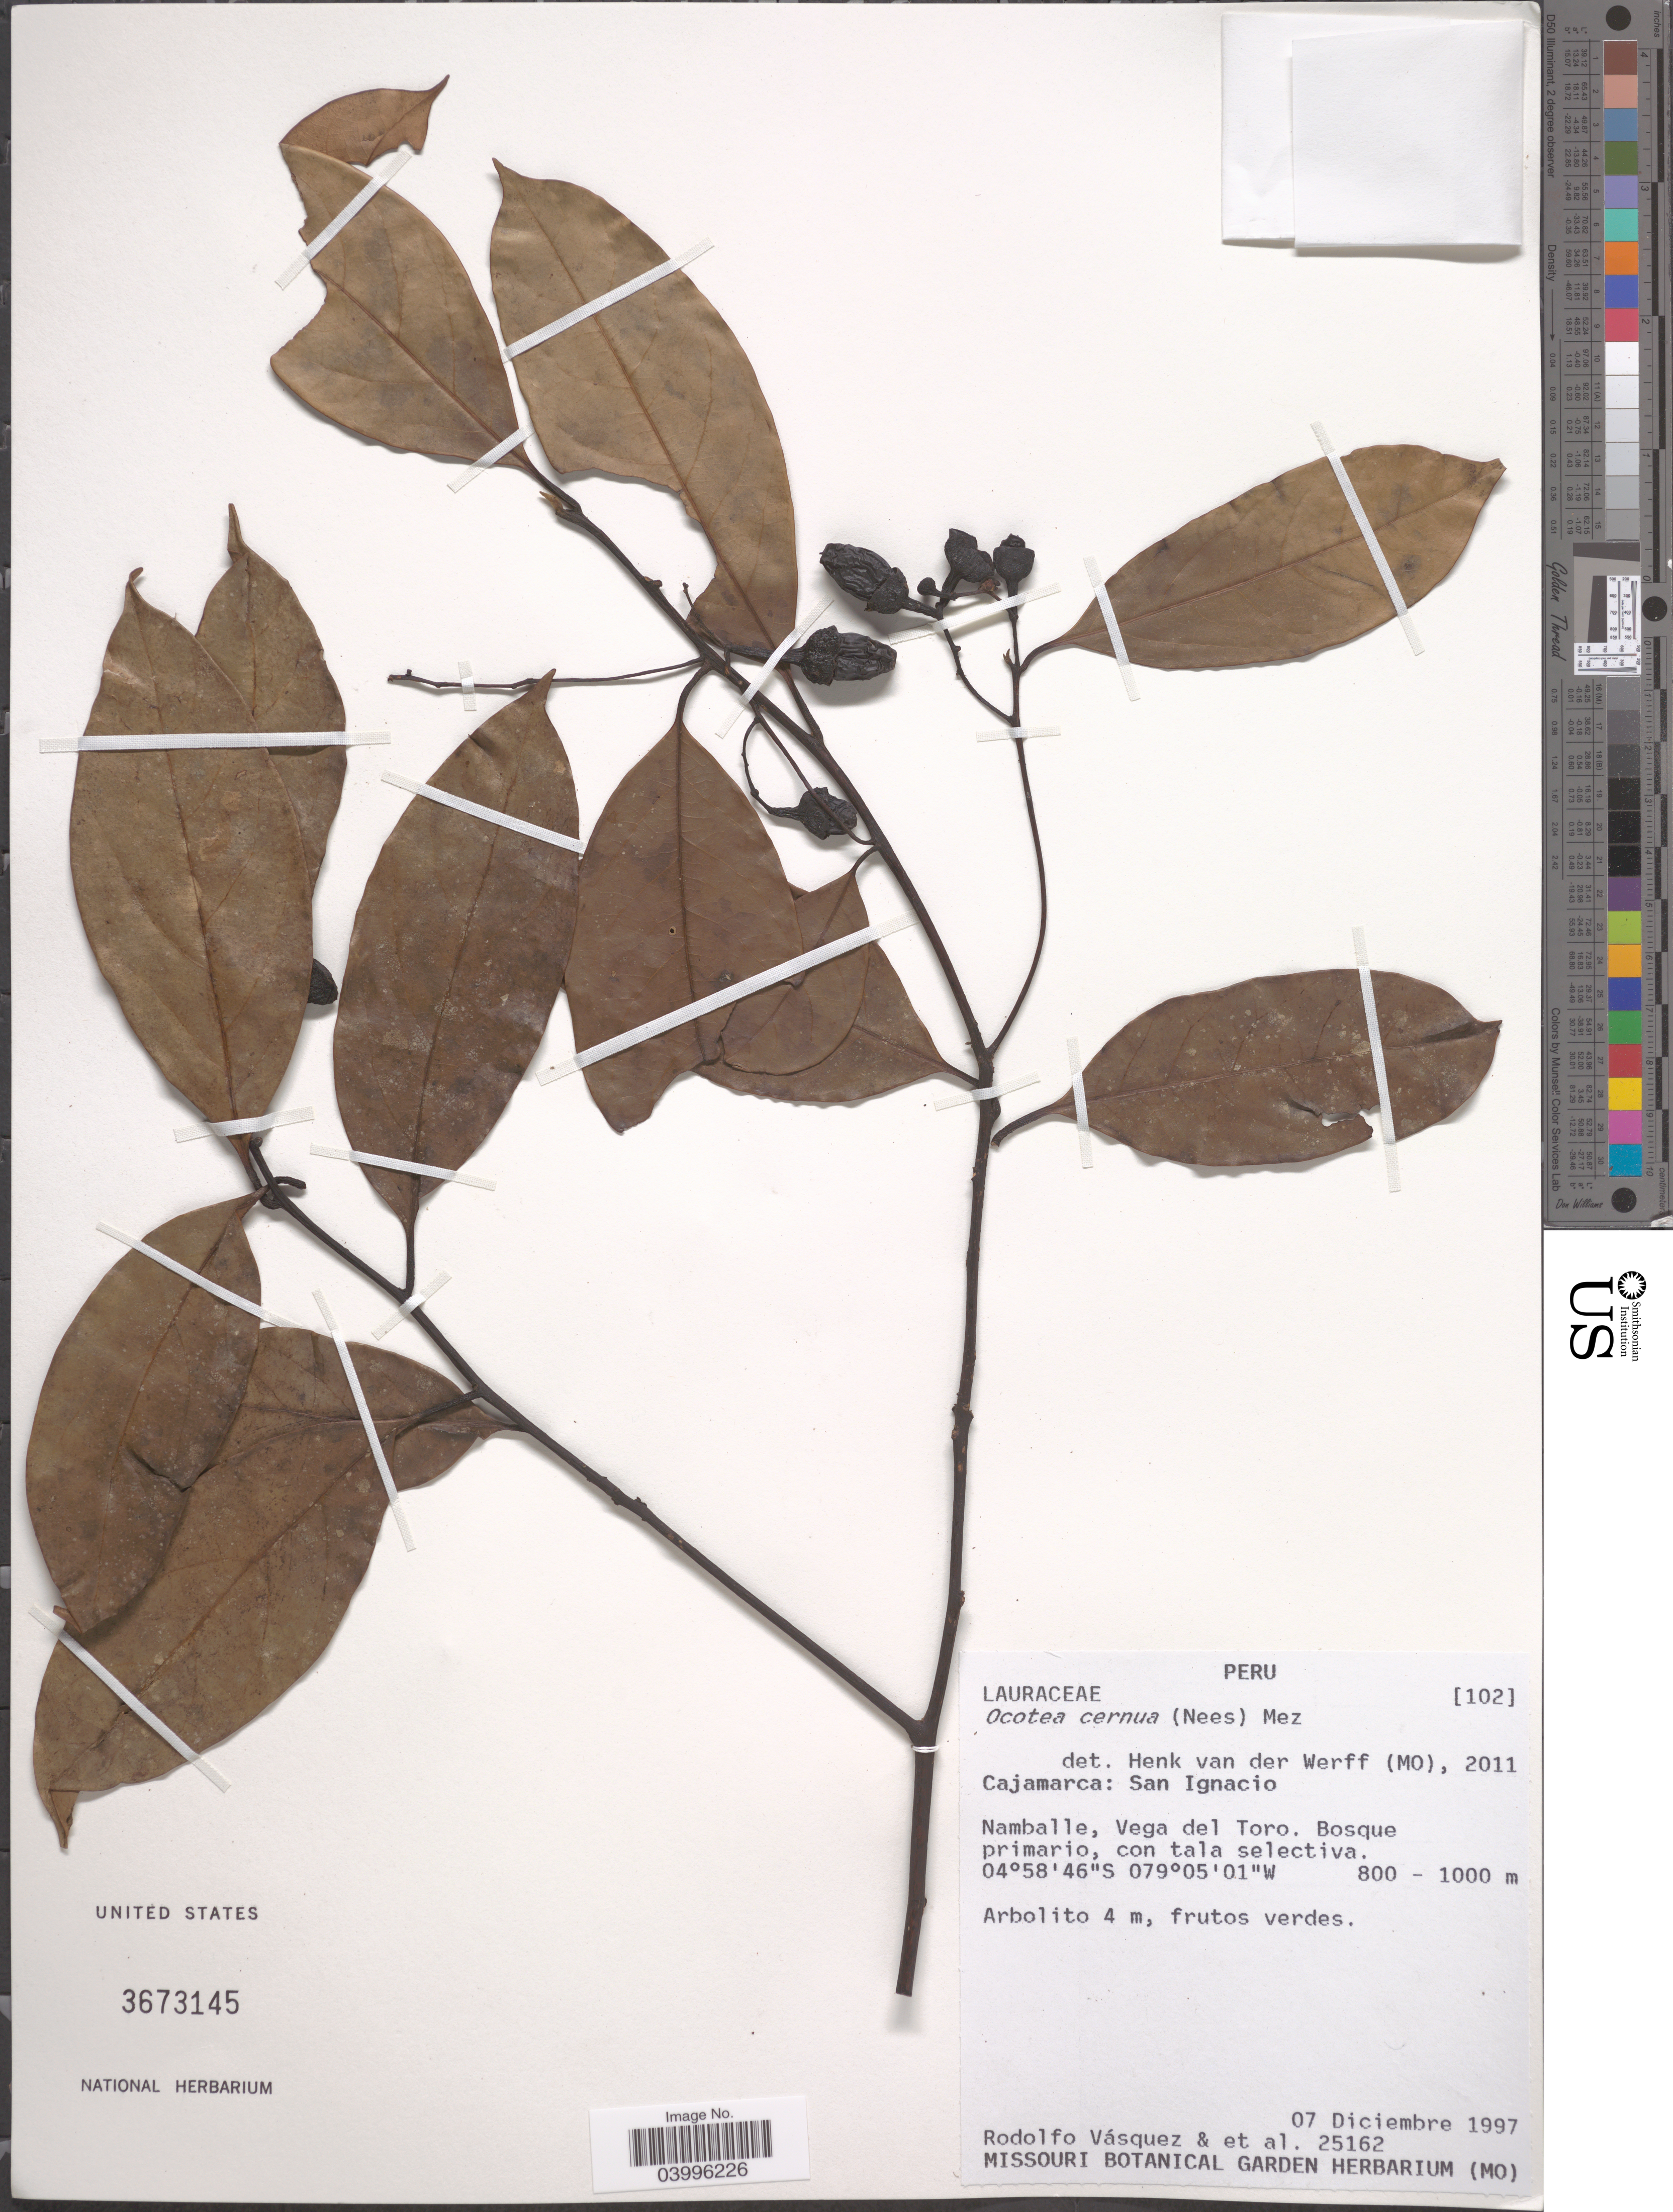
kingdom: Plantae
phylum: Tracheophyta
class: Magnoliopsida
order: Laurales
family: Lauraceae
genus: Ocotea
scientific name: Ocotea cernua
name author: (Nees) Mez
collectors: R. Vásquez & et al.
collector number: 25162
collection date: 1997-12-07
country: Peru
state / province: Cajamarca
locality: San Ignacio. Namballe, Vega del Toro.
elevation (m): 800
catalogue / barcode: US 3673145